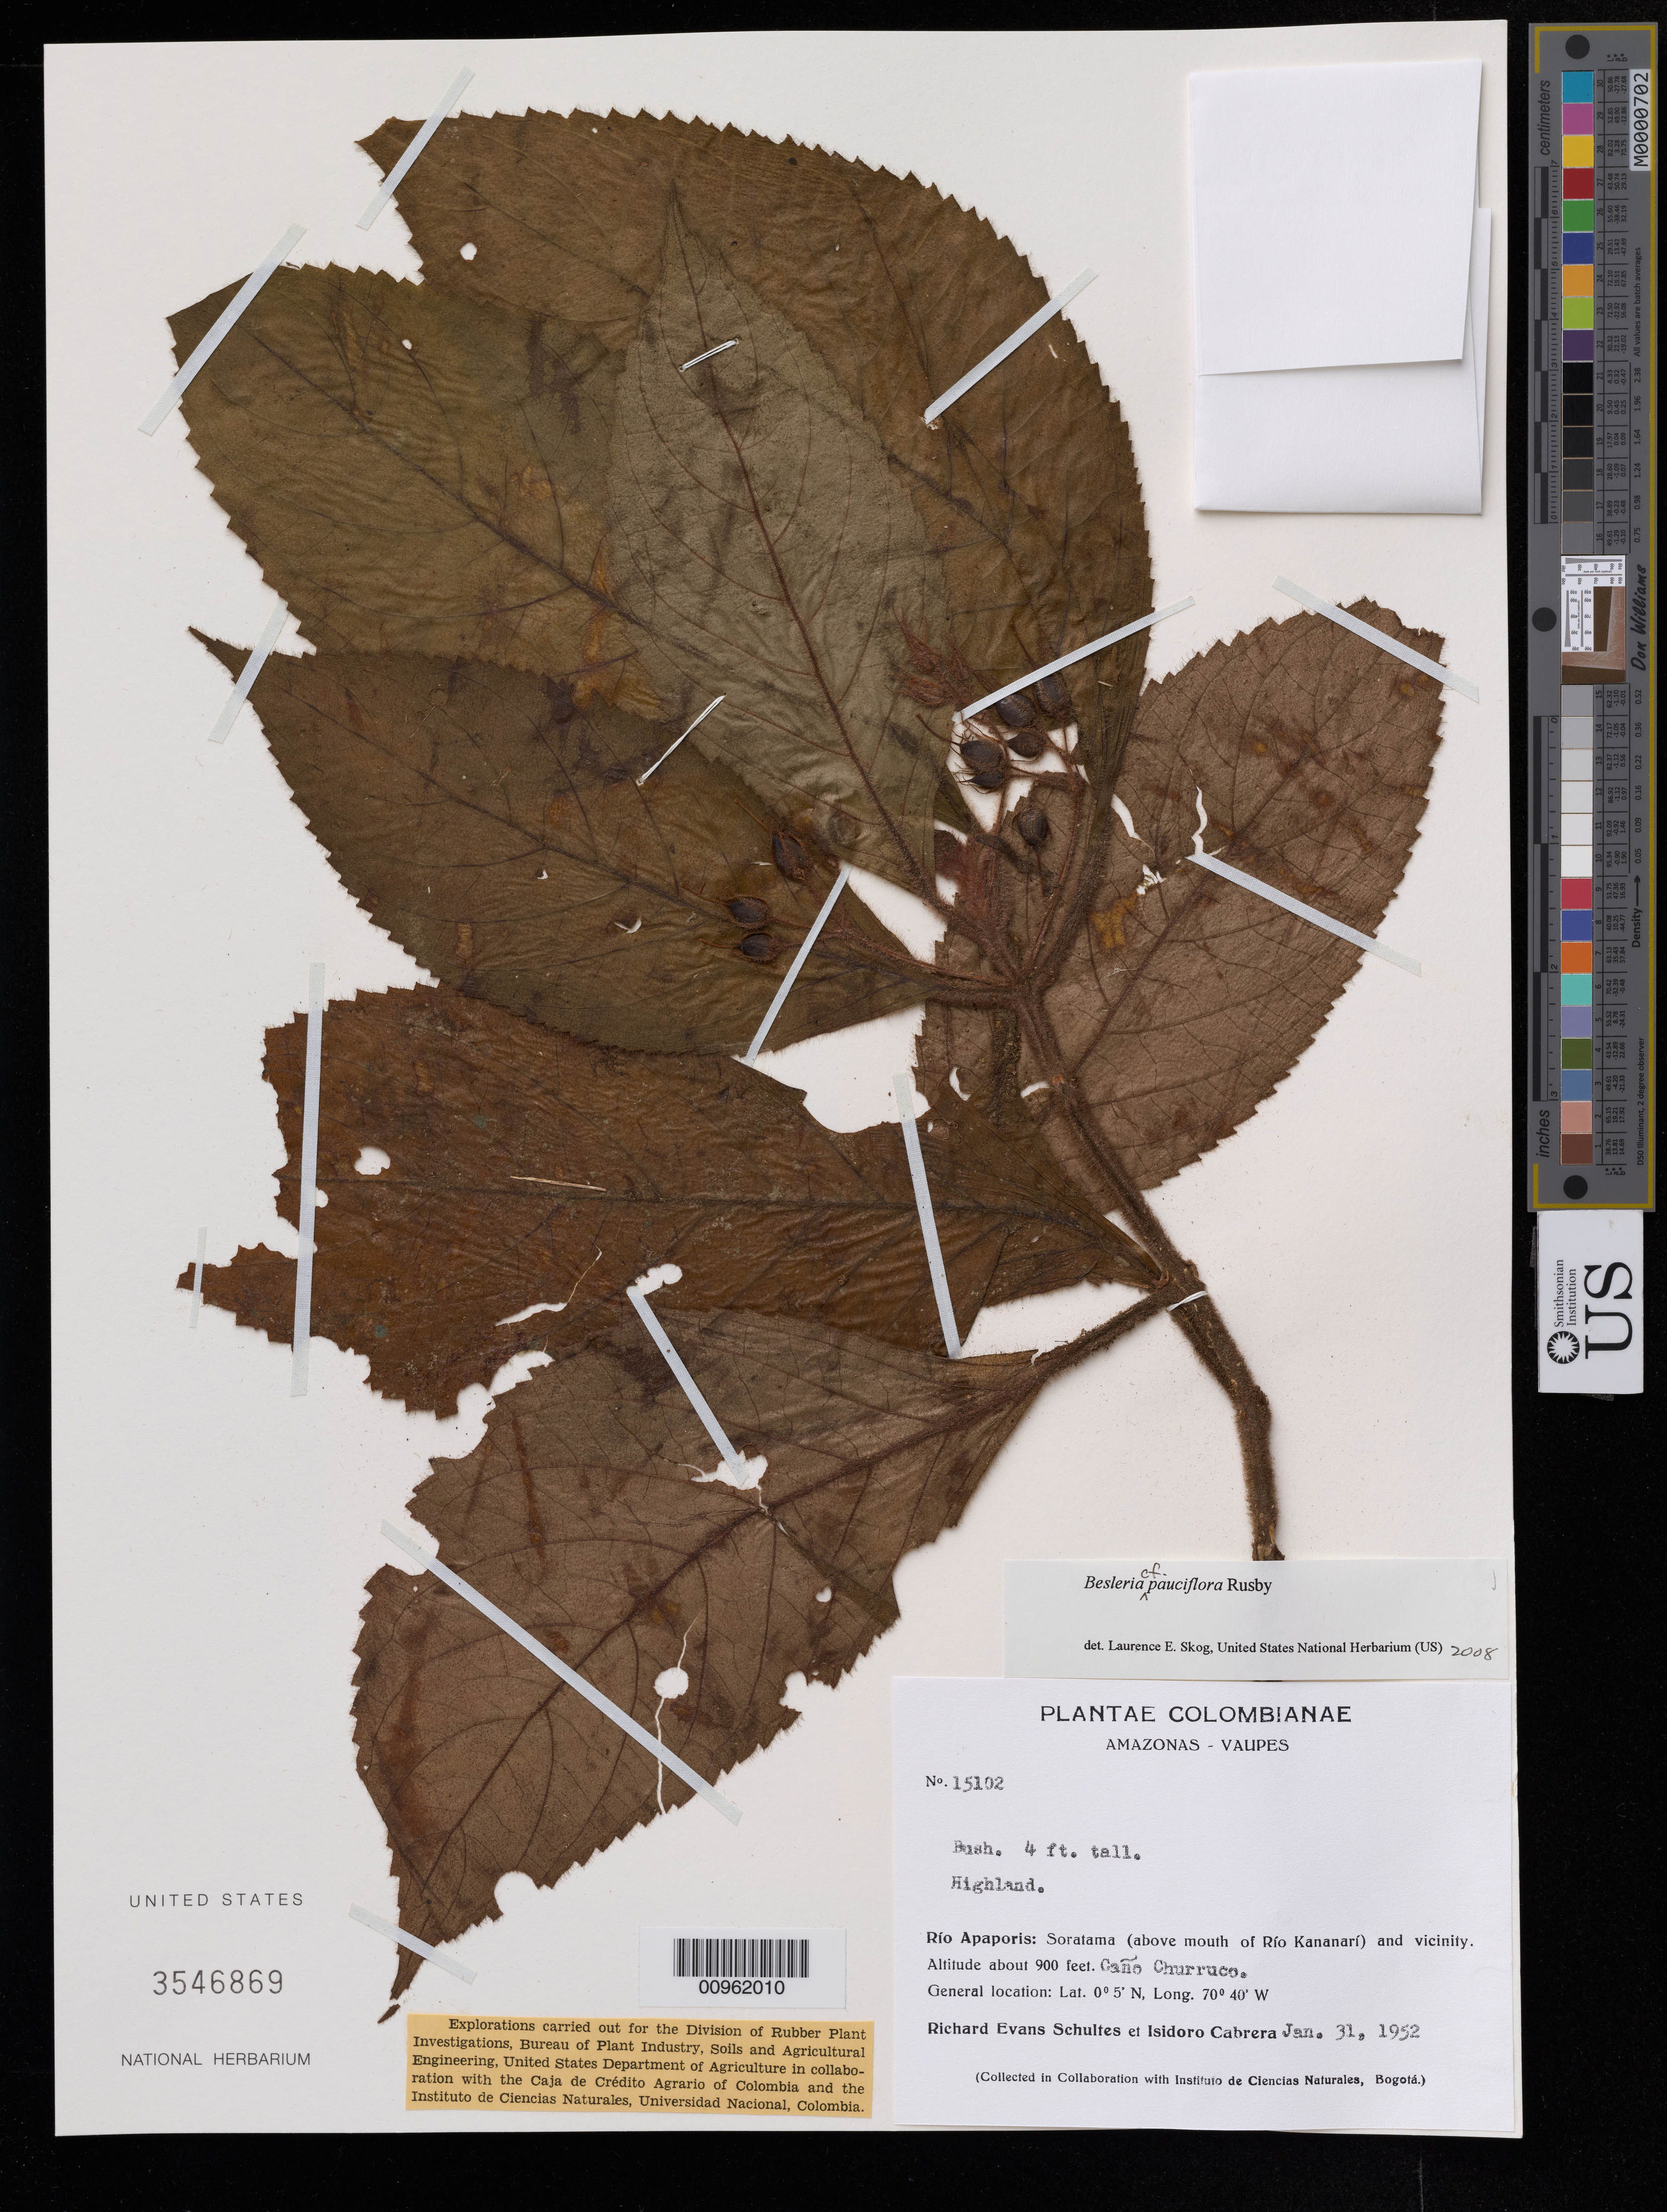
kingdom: Plantae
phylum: Tracheophyta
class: Magnoliopsida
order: Lamiales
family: Gesneriaceae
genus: Besleria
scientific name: Besleria pauciflora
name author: Rusby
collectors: R. E. Schultes & I. Cabrera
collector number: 15102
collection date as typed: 31 Jan 1952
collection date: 1952-01-31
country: Colombia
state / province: Amazônas / Vaupés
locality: Rio Apaporis: Soratama (above mouth of Rio Kananarí) and vicinity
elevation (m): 274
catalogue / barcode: US 3546869